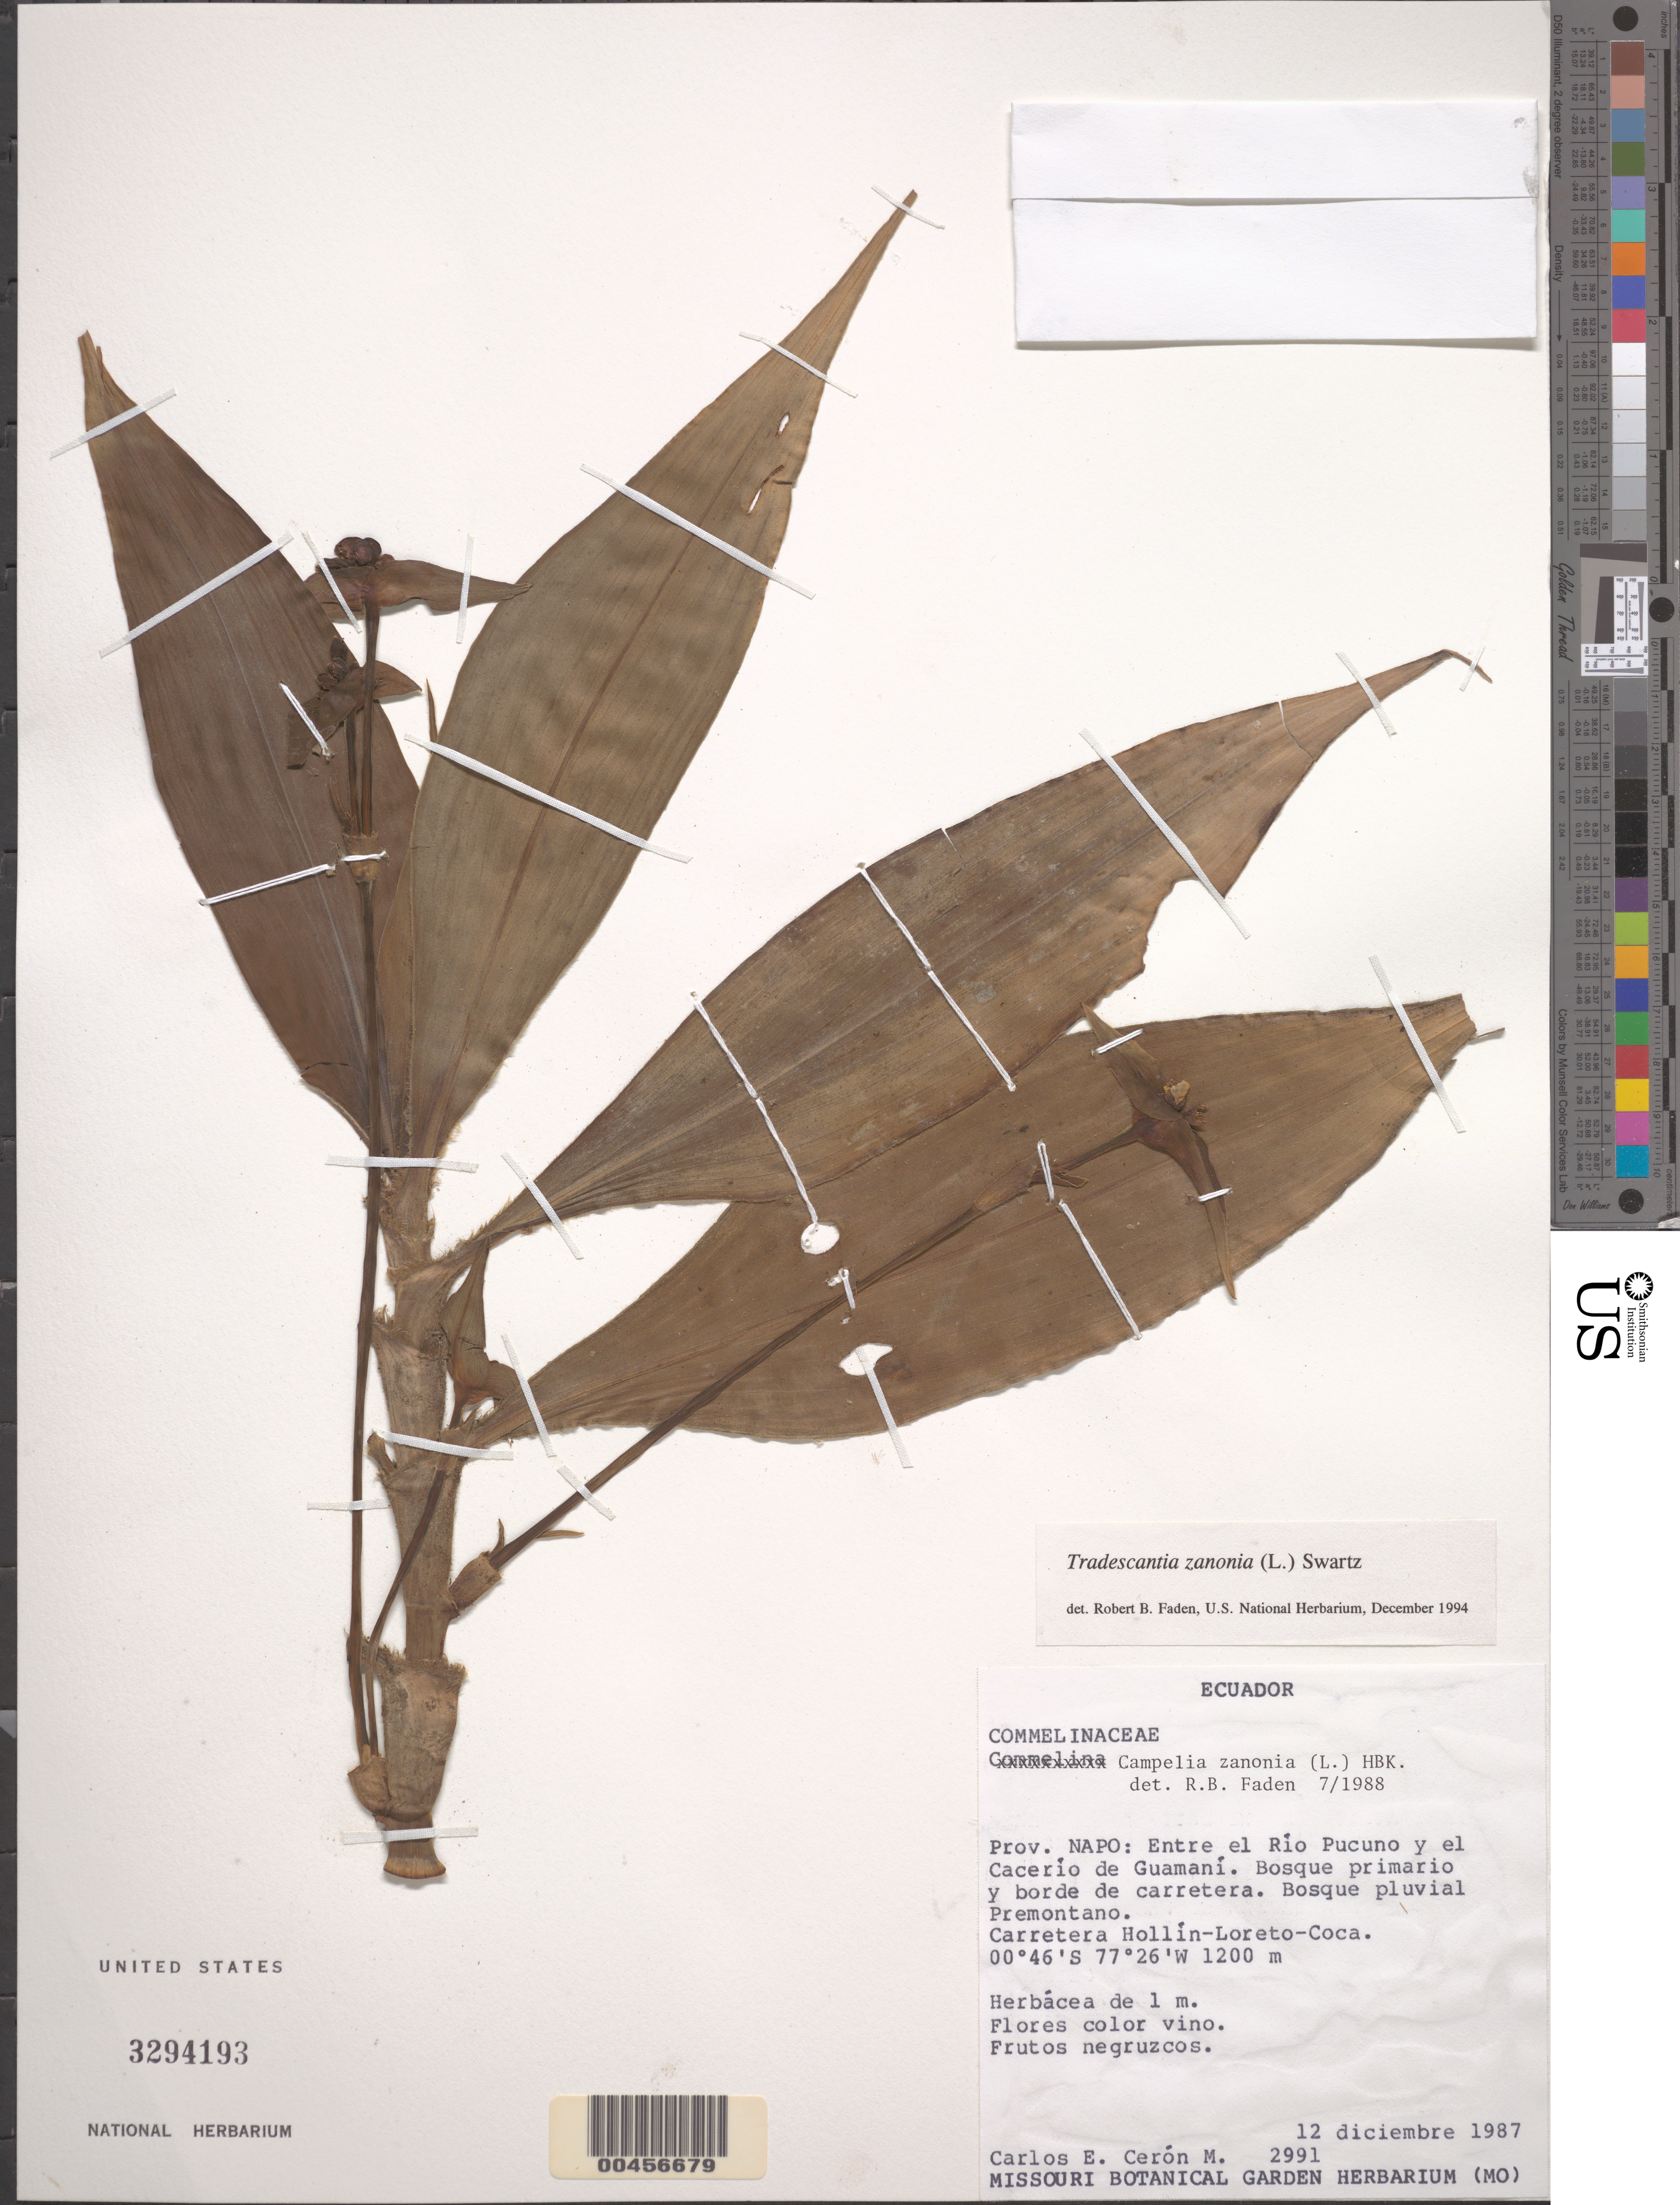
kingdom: Plantae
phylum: Tracheophyta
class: Liliopsida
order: Commelinales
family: Commelinaceae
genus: Tradescantia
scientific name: Tradescantia zanonia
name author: (L.) Sw.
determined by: Faden, Robert B., (US), Smithsonian Institution - National Museum of Natural History (UNITED STATES)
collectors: C. E. Cerón M.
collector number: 2991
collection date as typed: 12 Dec 1987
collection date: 1987-12-12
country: Ecuador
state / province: Napo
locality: Between Rio pucuno and caceRio de guamani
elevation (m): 1200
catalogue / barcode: US 3294193